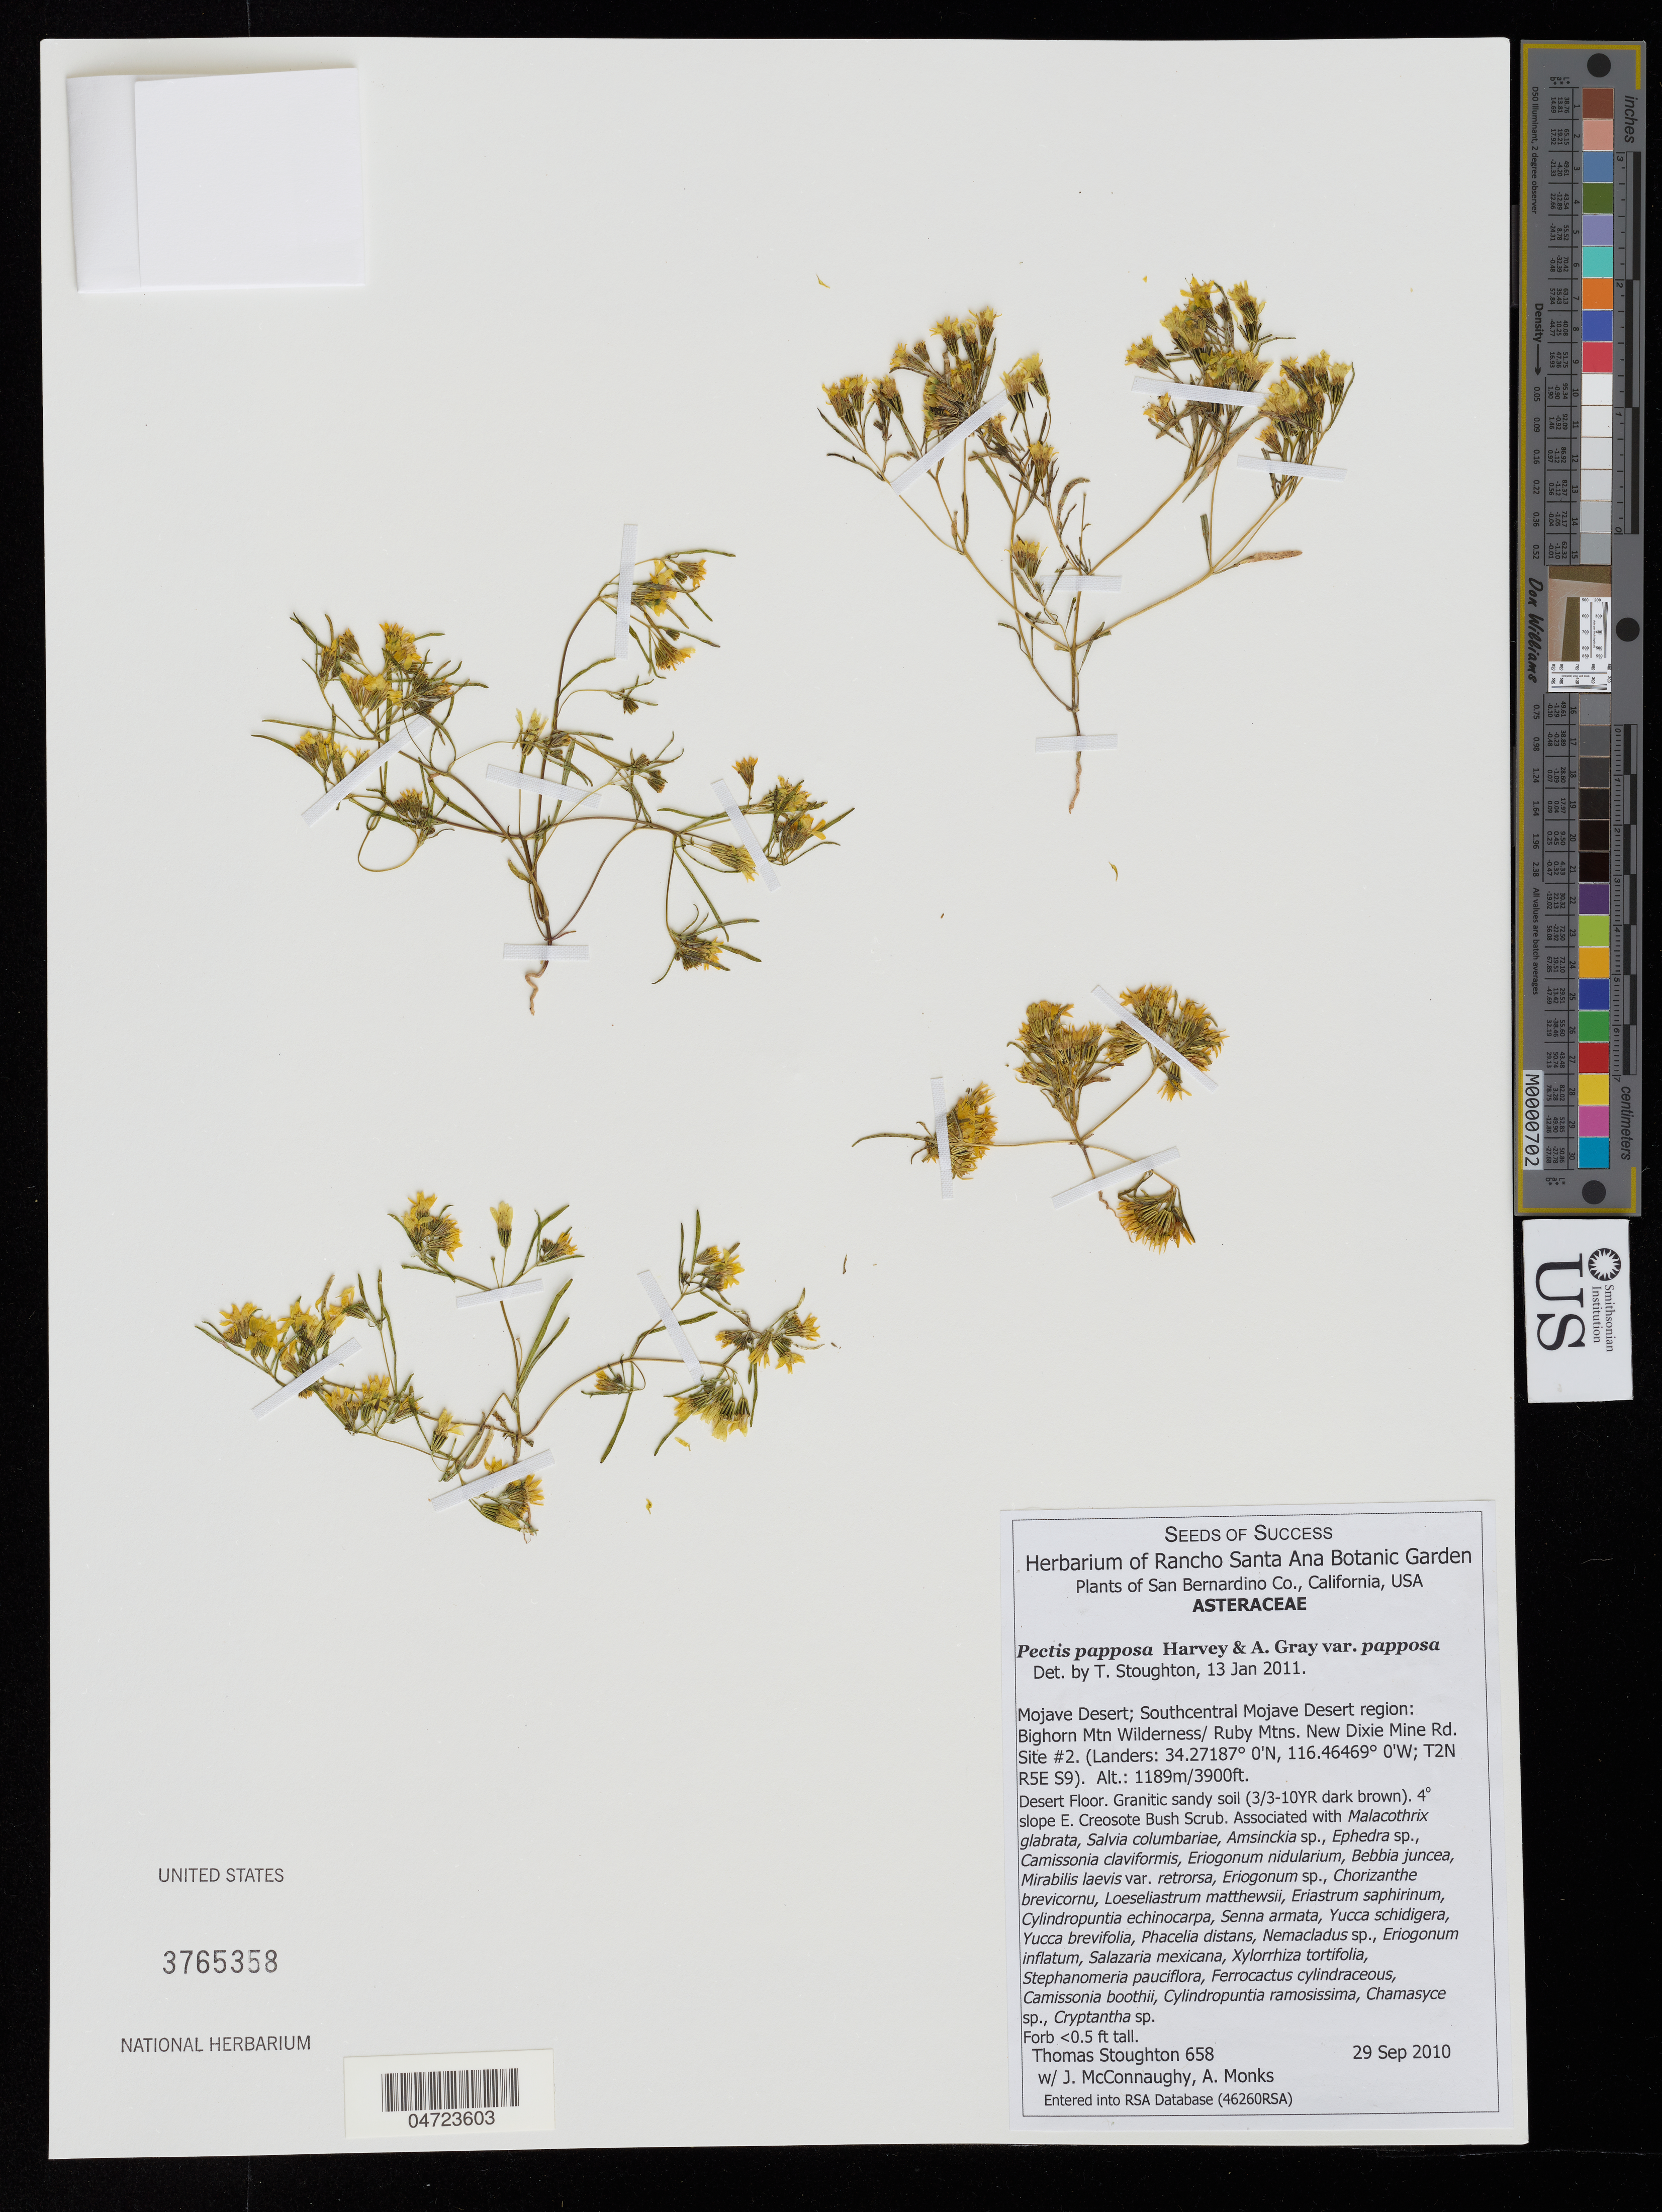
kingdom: Plantae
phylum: Tracheophyta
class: Magnoliopsida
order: Asterales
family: Asteraceae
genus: Pectis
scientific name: Pectis papposa var. papposa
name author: Harv. & A. Gray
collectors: T. Stoughton, J. McConnaughy & A. Monks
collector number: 658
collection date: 2010-09-29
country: United States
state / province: California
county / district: San Bernardino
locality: San Bernardino Co. Mojave Desert; Southcentral Mojave Desert region: Bighorn Mtn Wilderness/ Ruby Mtns. New Dixie Mine Rd. Site #2. (Landers T2N R5E S9).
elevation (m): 1189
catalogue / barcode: US 3765358